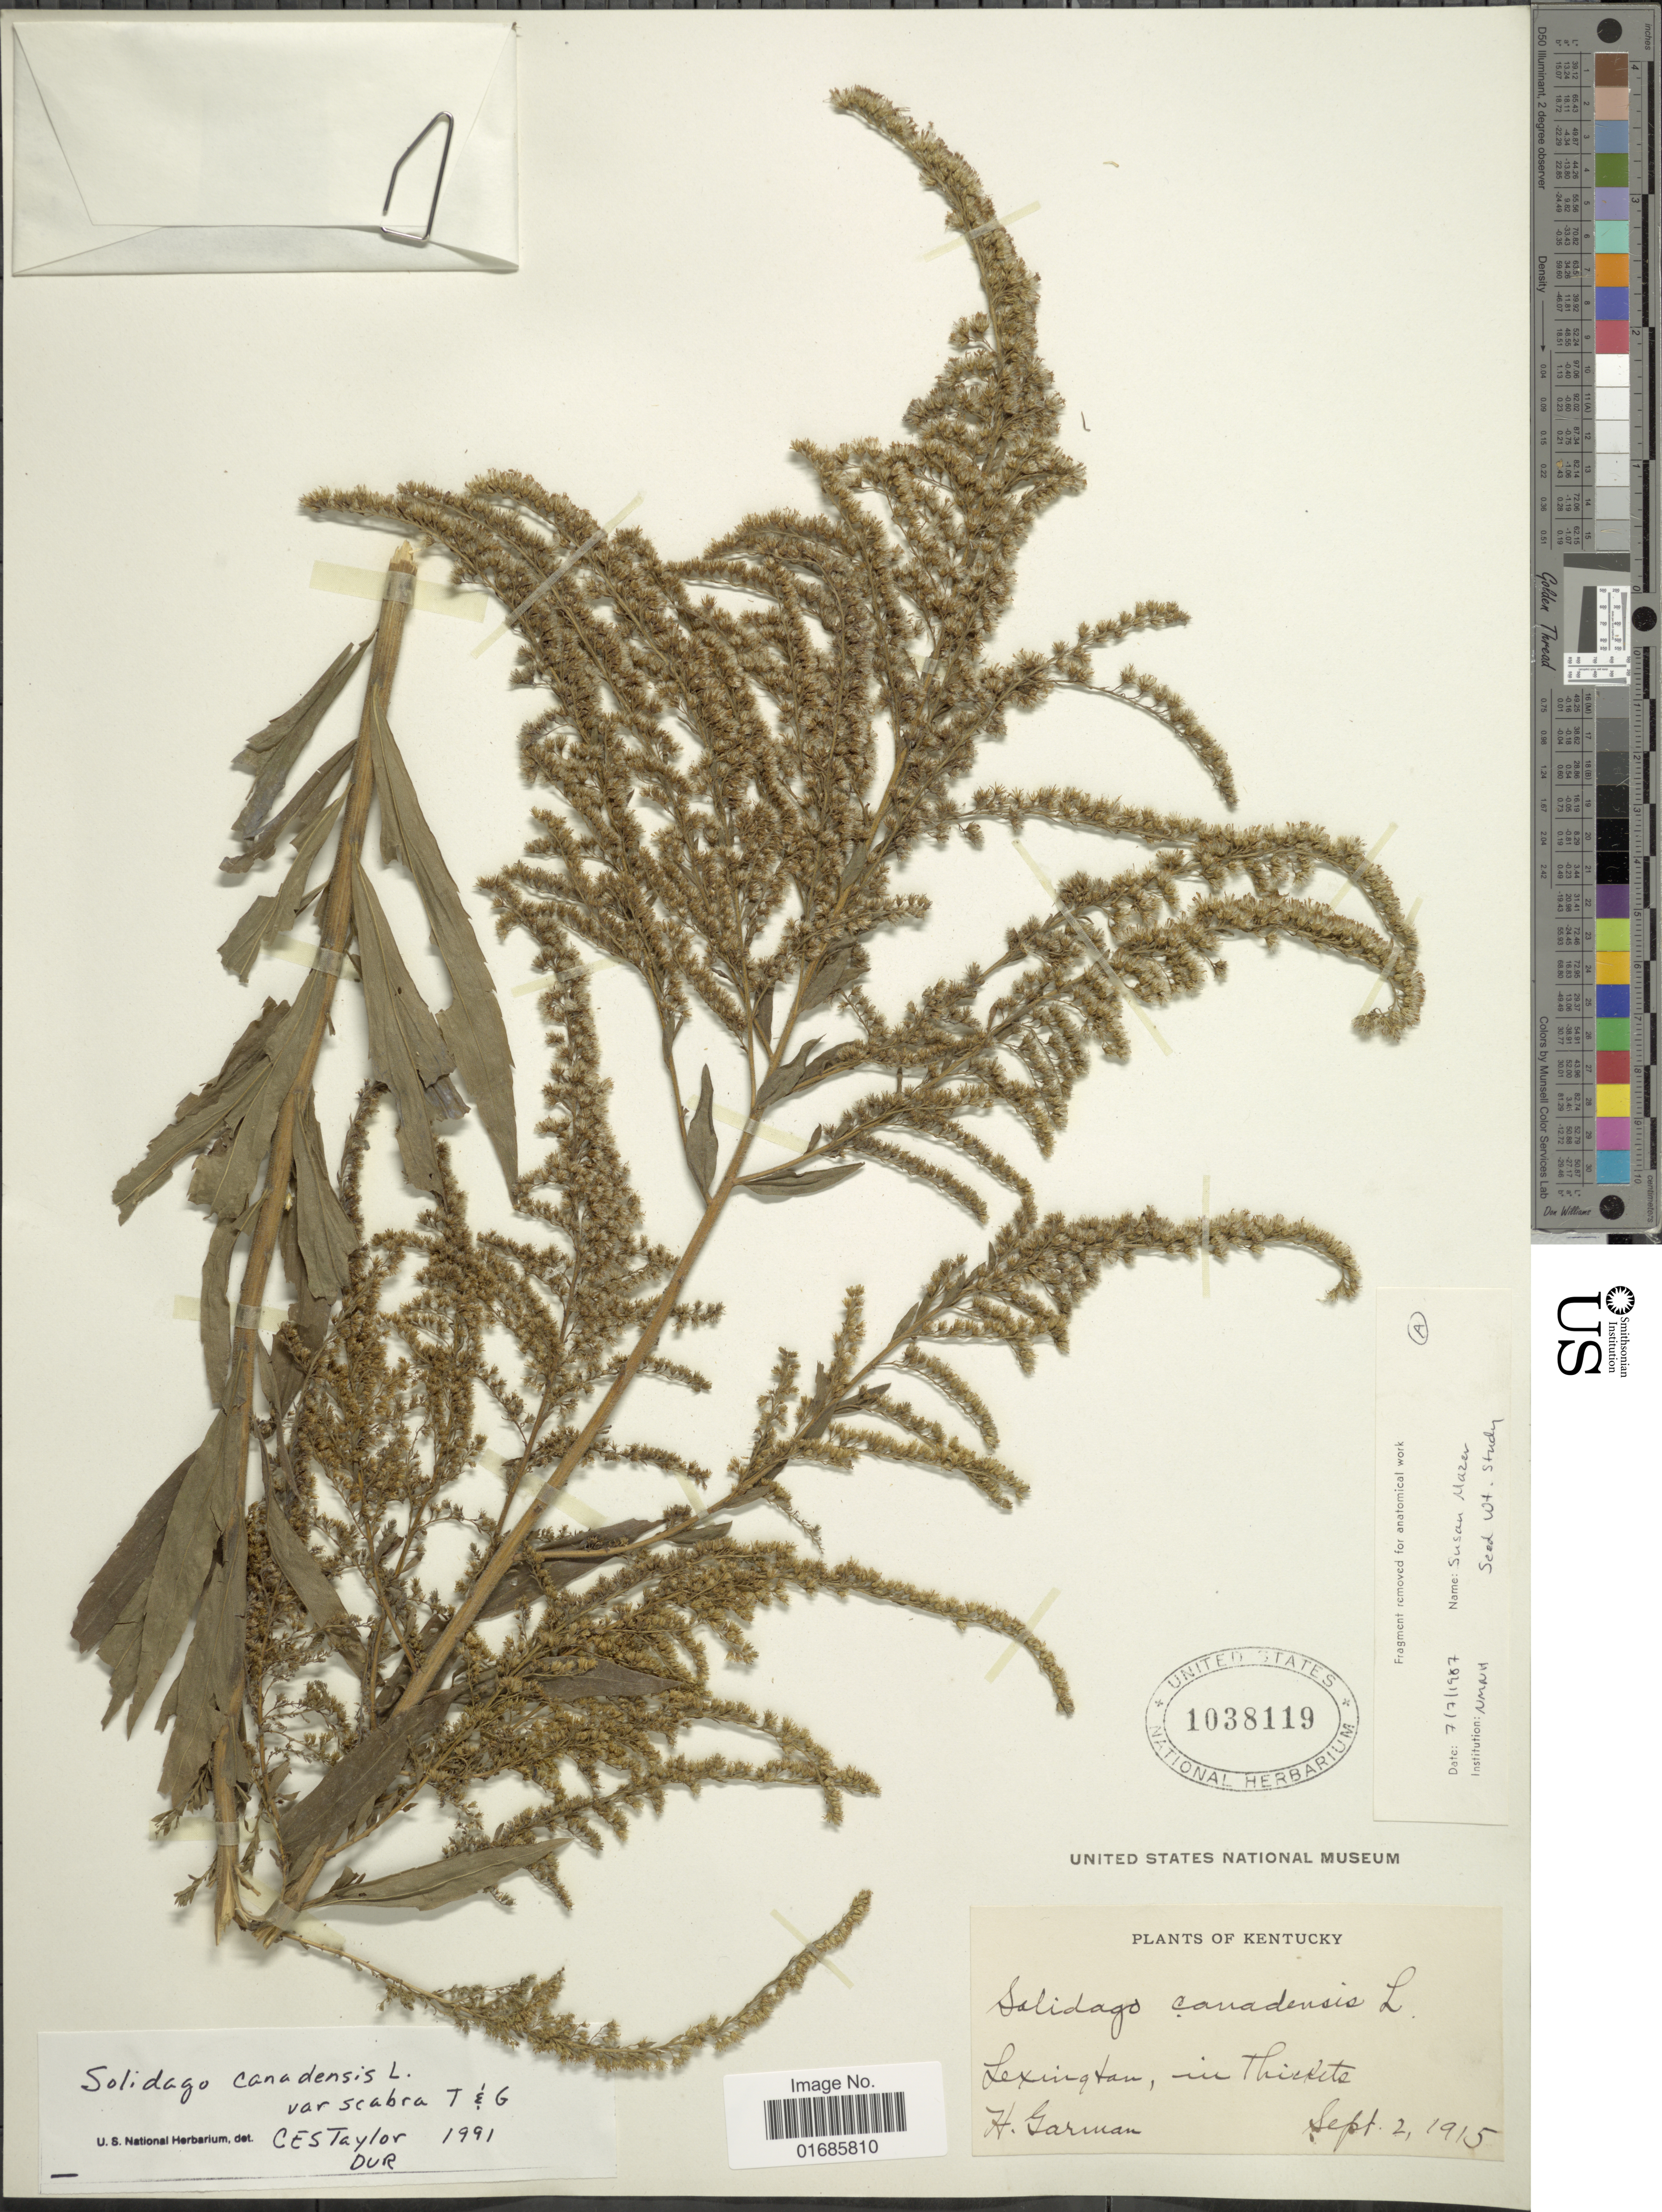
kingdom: Plantae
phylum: Tracheophyta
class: Magnoliopsida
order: Asterales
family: Asteraceae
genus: Solidago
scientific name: Solidago canadensis var. scabra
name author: (Muhl. ex Willd.) Torr. & A. Gray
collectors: H. Garman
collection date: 1915-09-02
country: United States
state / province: Kentucky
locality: Lexington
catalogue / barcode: US 1038119